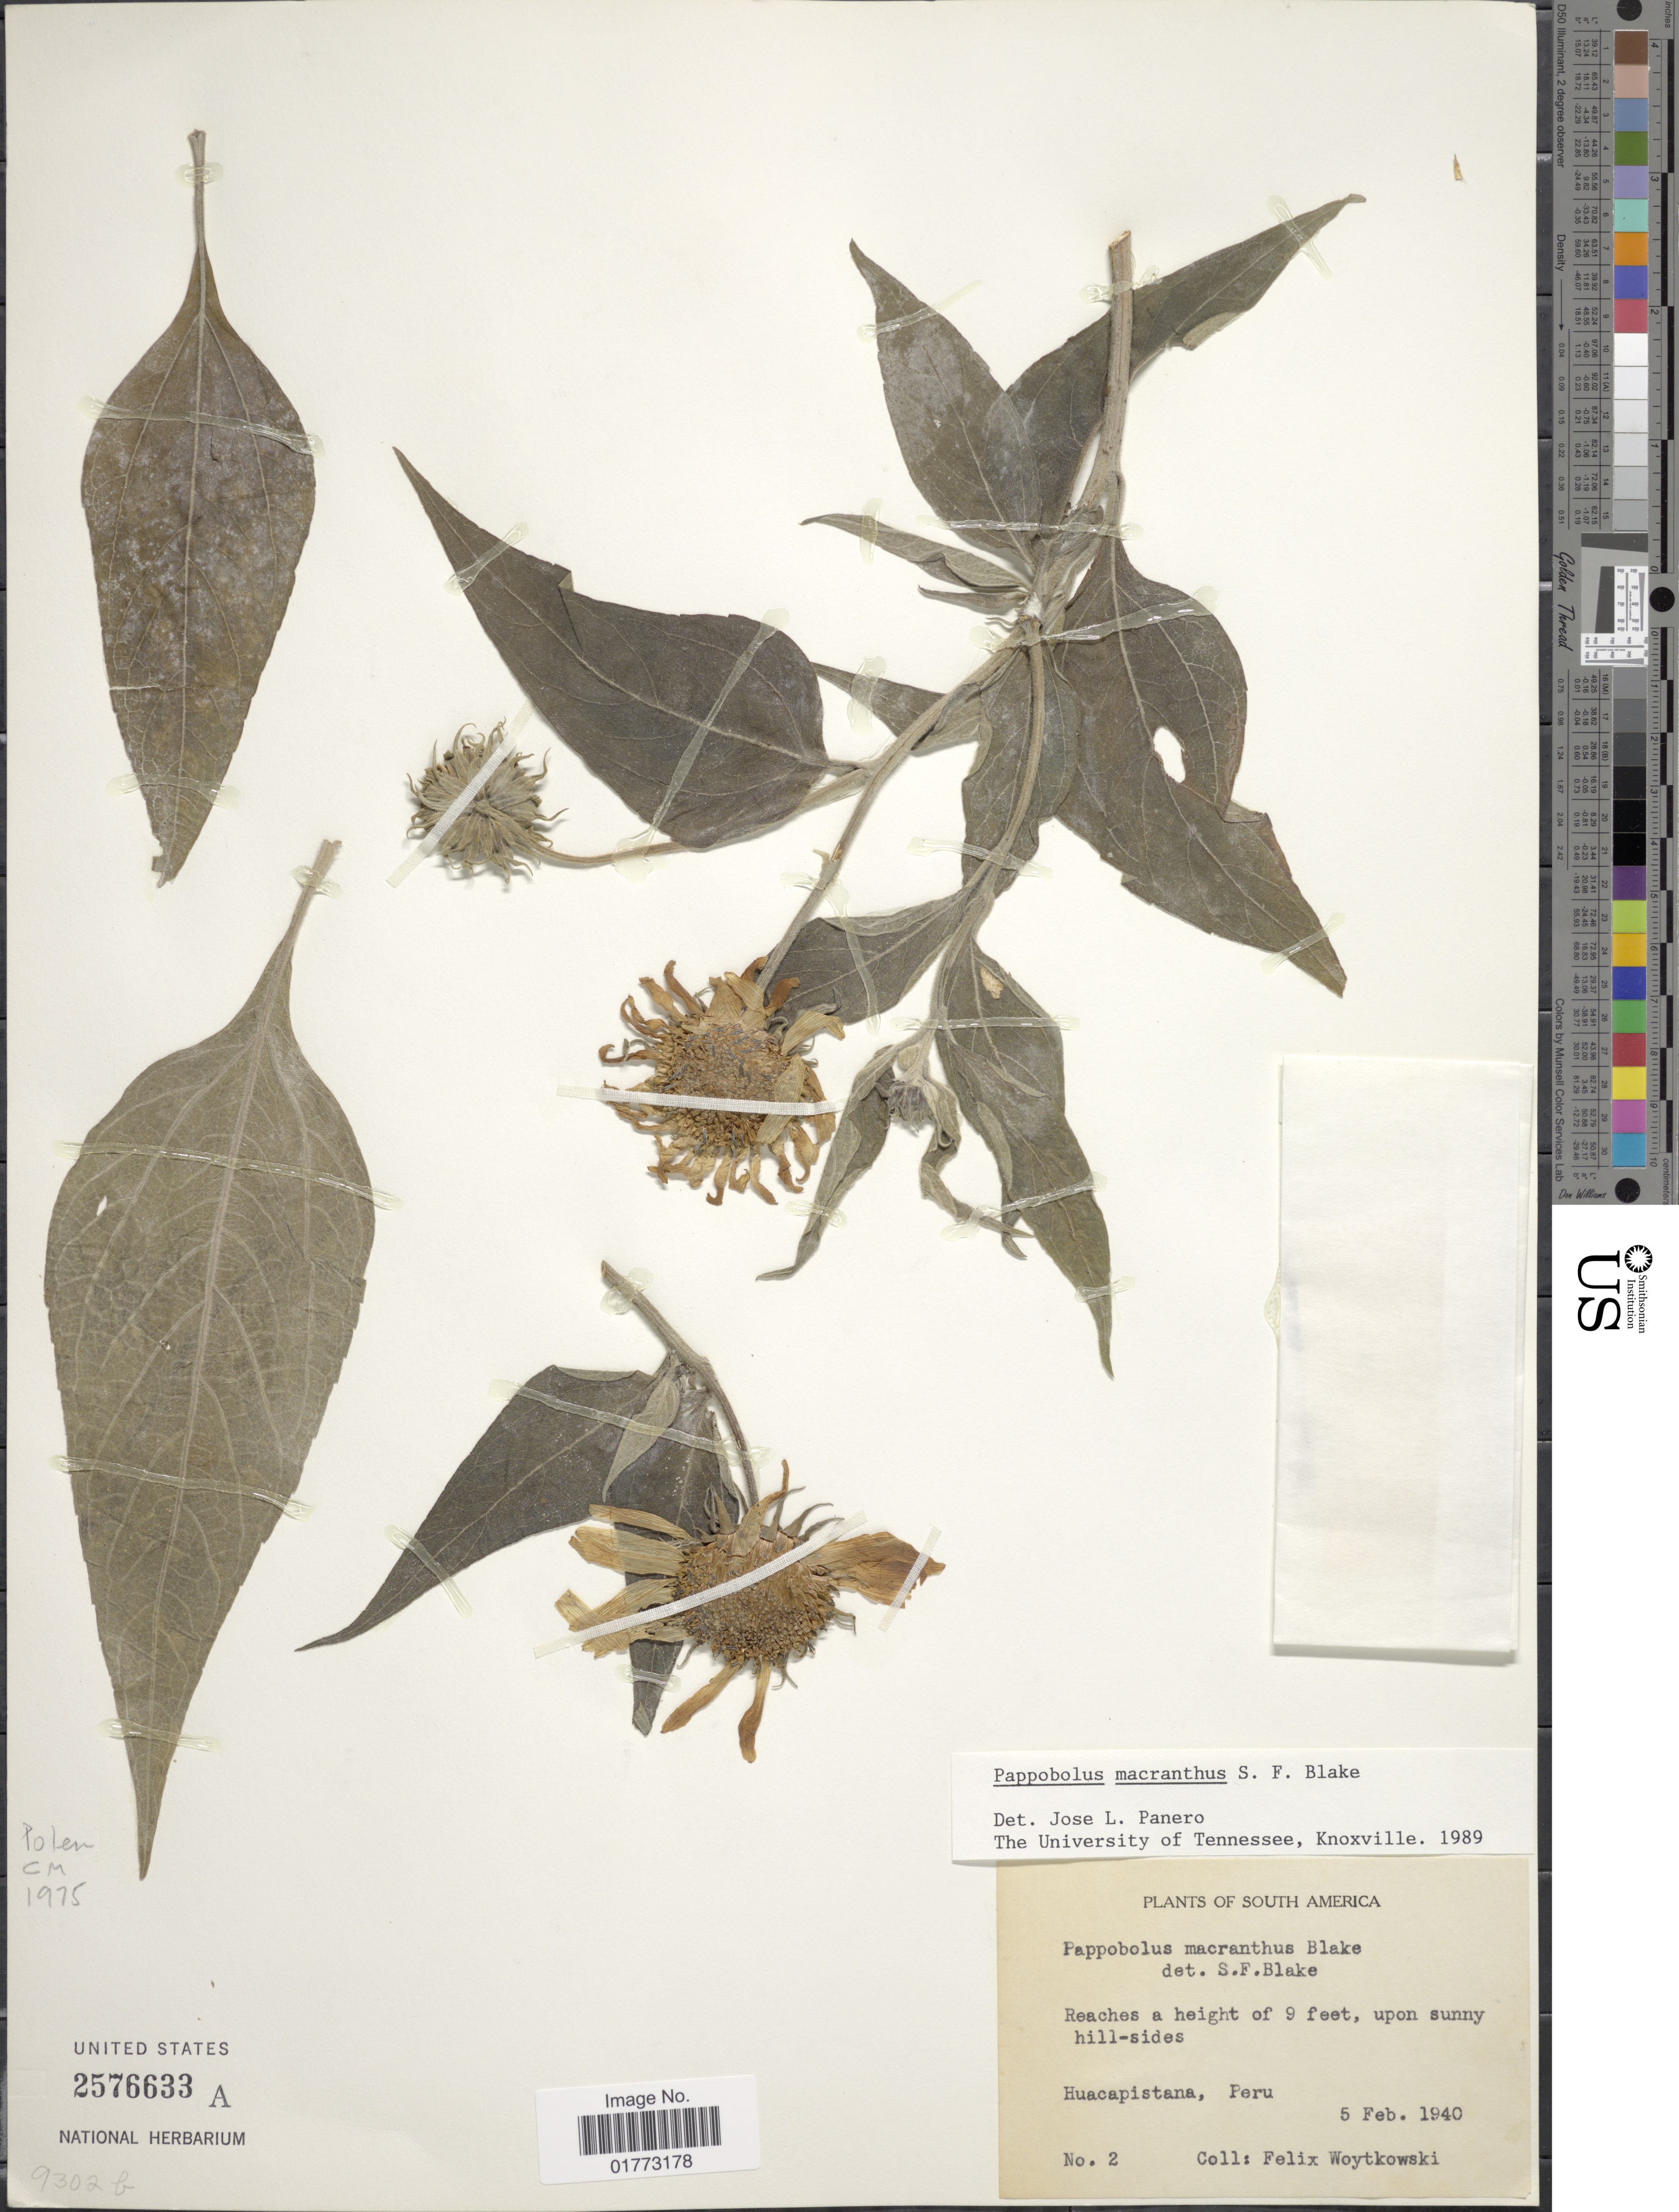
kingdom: Plantae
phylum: Tracheophyta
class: Magnoliopsida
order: Asterales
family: Asteraceae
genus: Pappobolus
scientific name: Pappobolus macranthus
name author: S.F. Blake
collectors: F. Woytkowski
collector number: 2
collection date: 1940-02-05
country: Peru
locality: Huacapistana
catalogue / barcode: US 2576633A